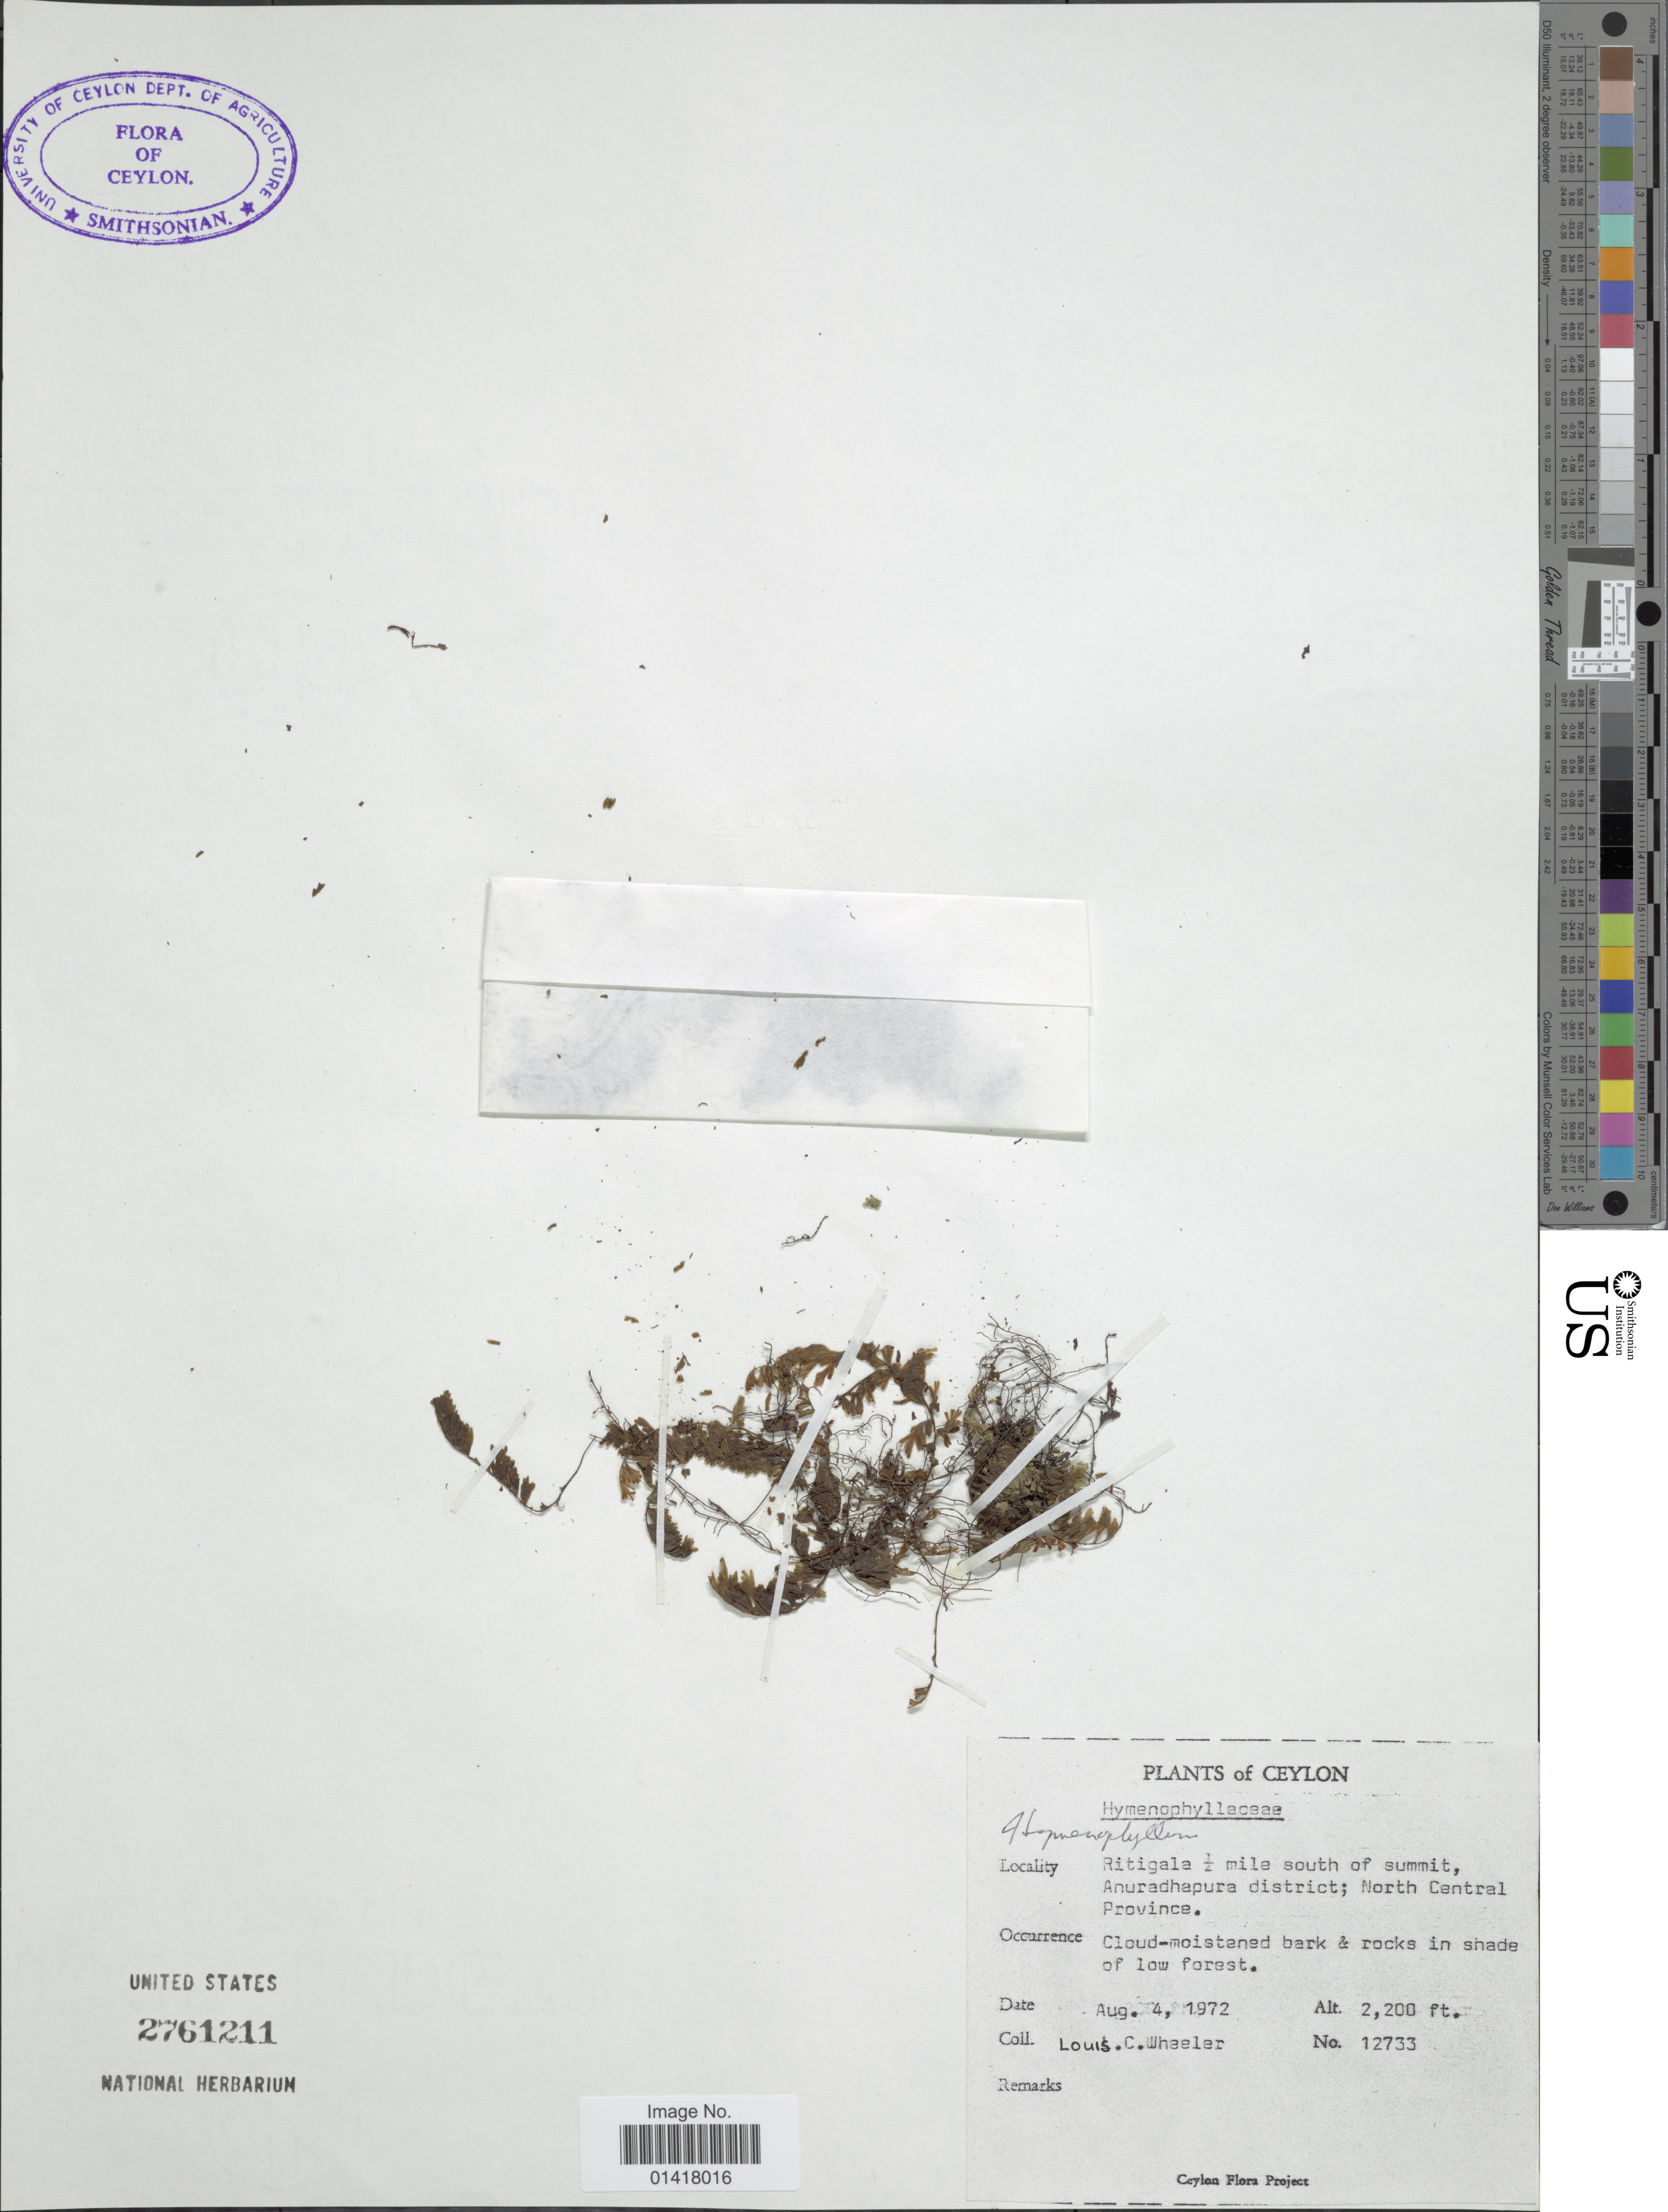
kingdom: Plantae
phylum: Tracheophyta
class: Polypodiopsida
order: Hymenophyllales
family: Hymenophyllaceae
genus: Hymenophyllum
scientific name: Hymenophyllum sp.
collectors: L. Whaeler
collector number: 12733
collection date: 1972-08-05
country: Sri Lanka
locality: Ritigala 0.25 mile south of summit, Anuradhapura district, North Central Province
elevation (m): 671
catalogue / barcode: US 2761211